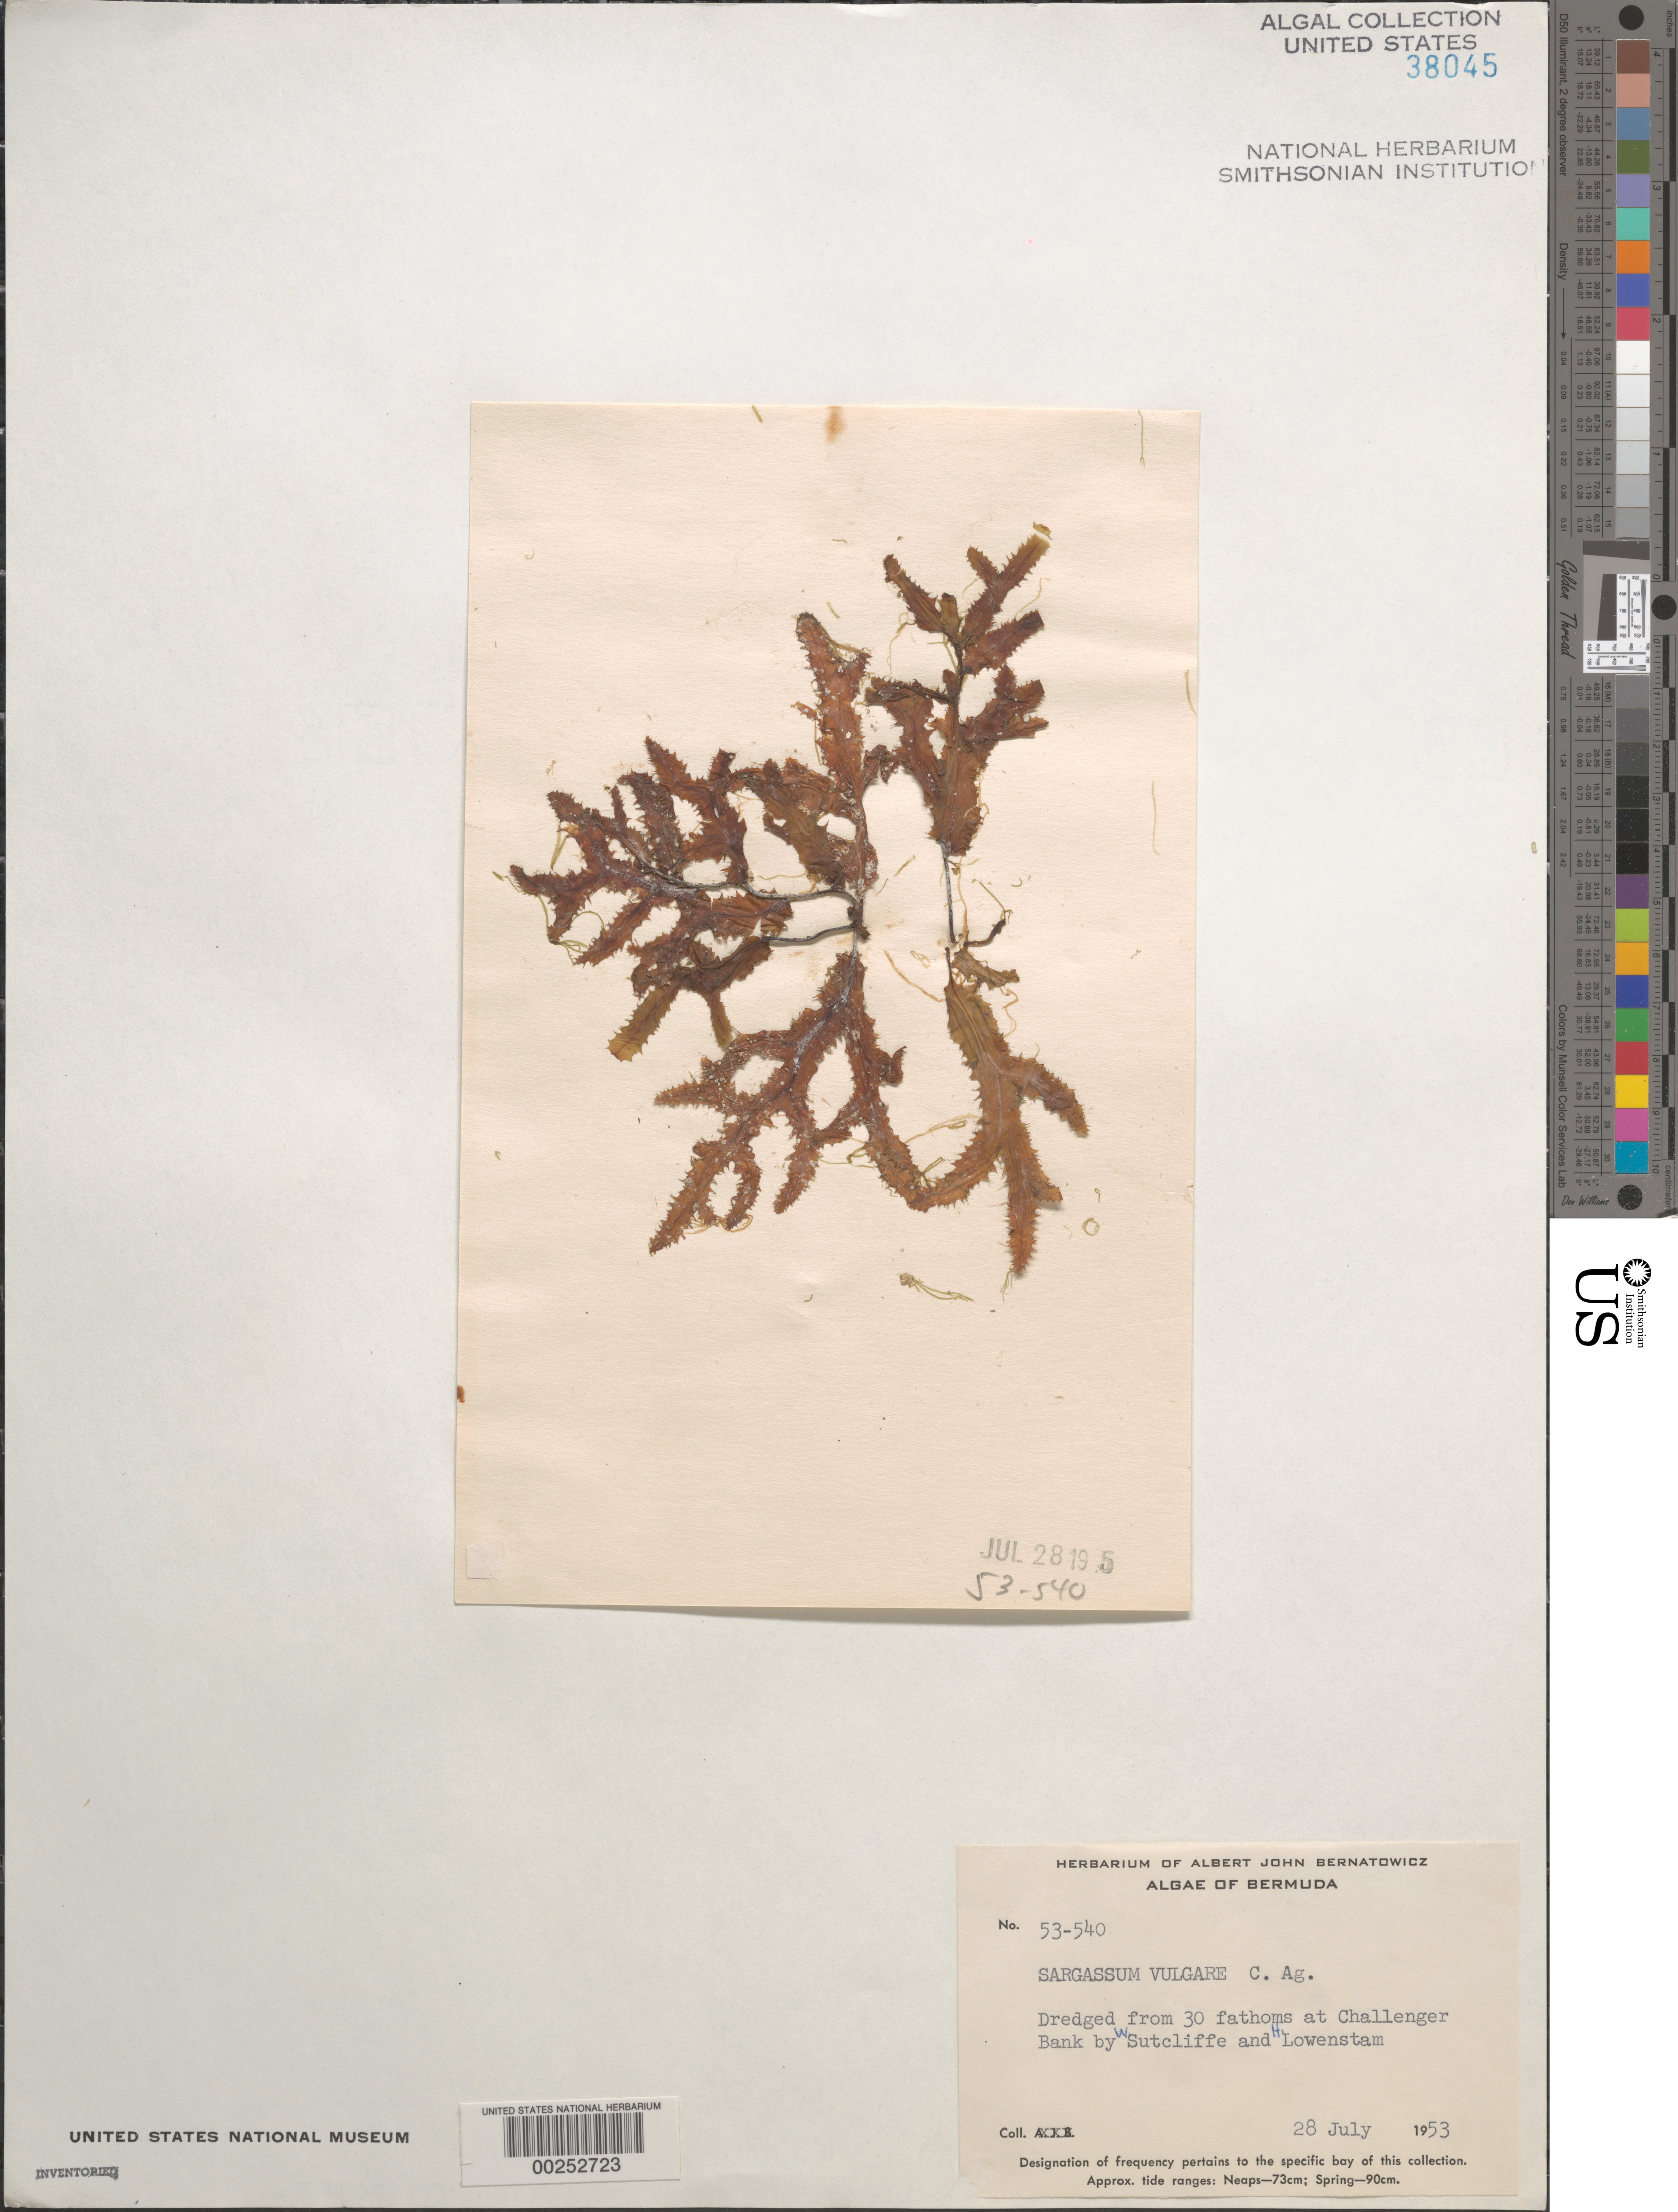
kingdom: Chromista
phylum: Ochrophyta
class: Phaeophyceae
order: Fucales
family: Sargassaceae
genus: Sargassum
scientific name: Sargassum vulgare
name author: C. Agardh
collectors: W. Sutcliffe & H. Lowenstam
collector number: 53-540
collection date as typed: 28 Jul 1953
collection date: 1953-07-28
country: Bermuda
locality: Challenger Bank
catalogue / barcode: US 38045